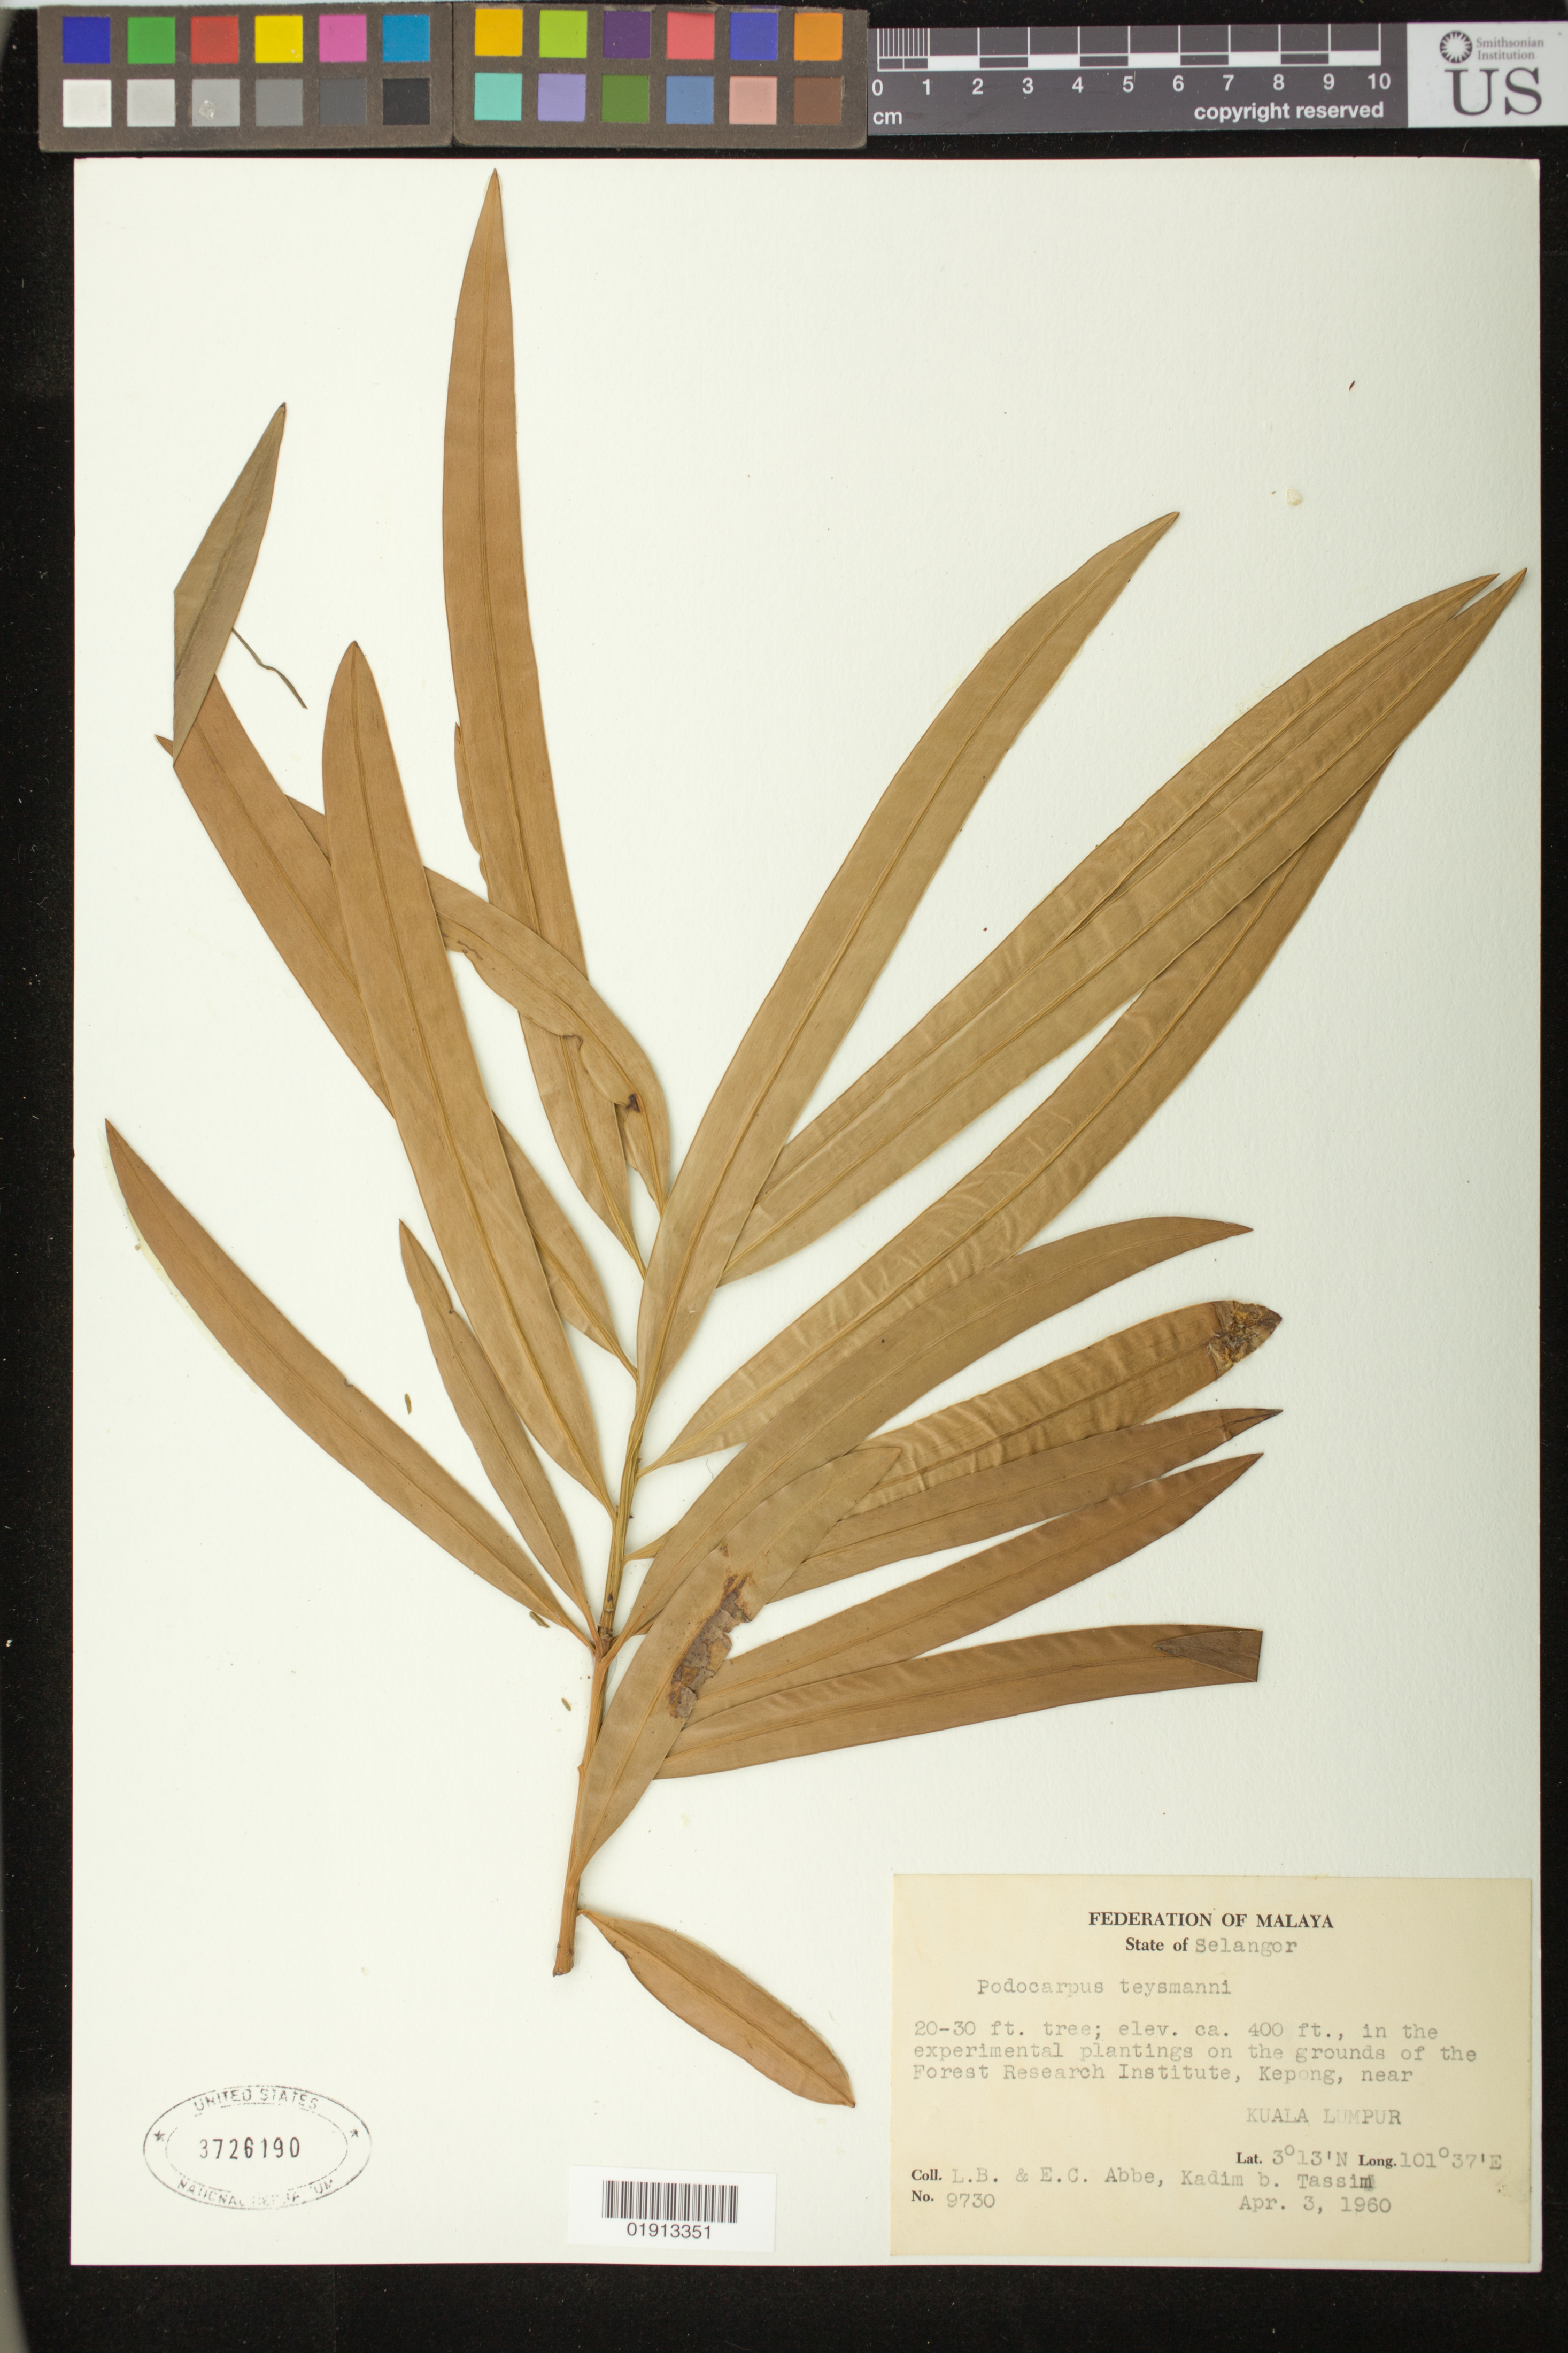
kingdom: Plantae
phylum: Tracheophyta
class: Pinopsida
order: Pinales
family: Podocarpaceae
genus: Podocarpus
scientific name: Podocarpus teysmannii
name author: Miq.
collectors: L. B. Abbe, E. C. Abbe & K. Tassim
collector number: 9730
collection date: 1960-04-03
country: Malaysia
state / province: Selangor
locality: In the experimental plantings on the grounds of the Forest Research Institute, Kepong, near Kuala Lumpur.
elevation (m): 122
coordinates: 3 13 N, 101 37 E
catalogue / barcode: US 3726190